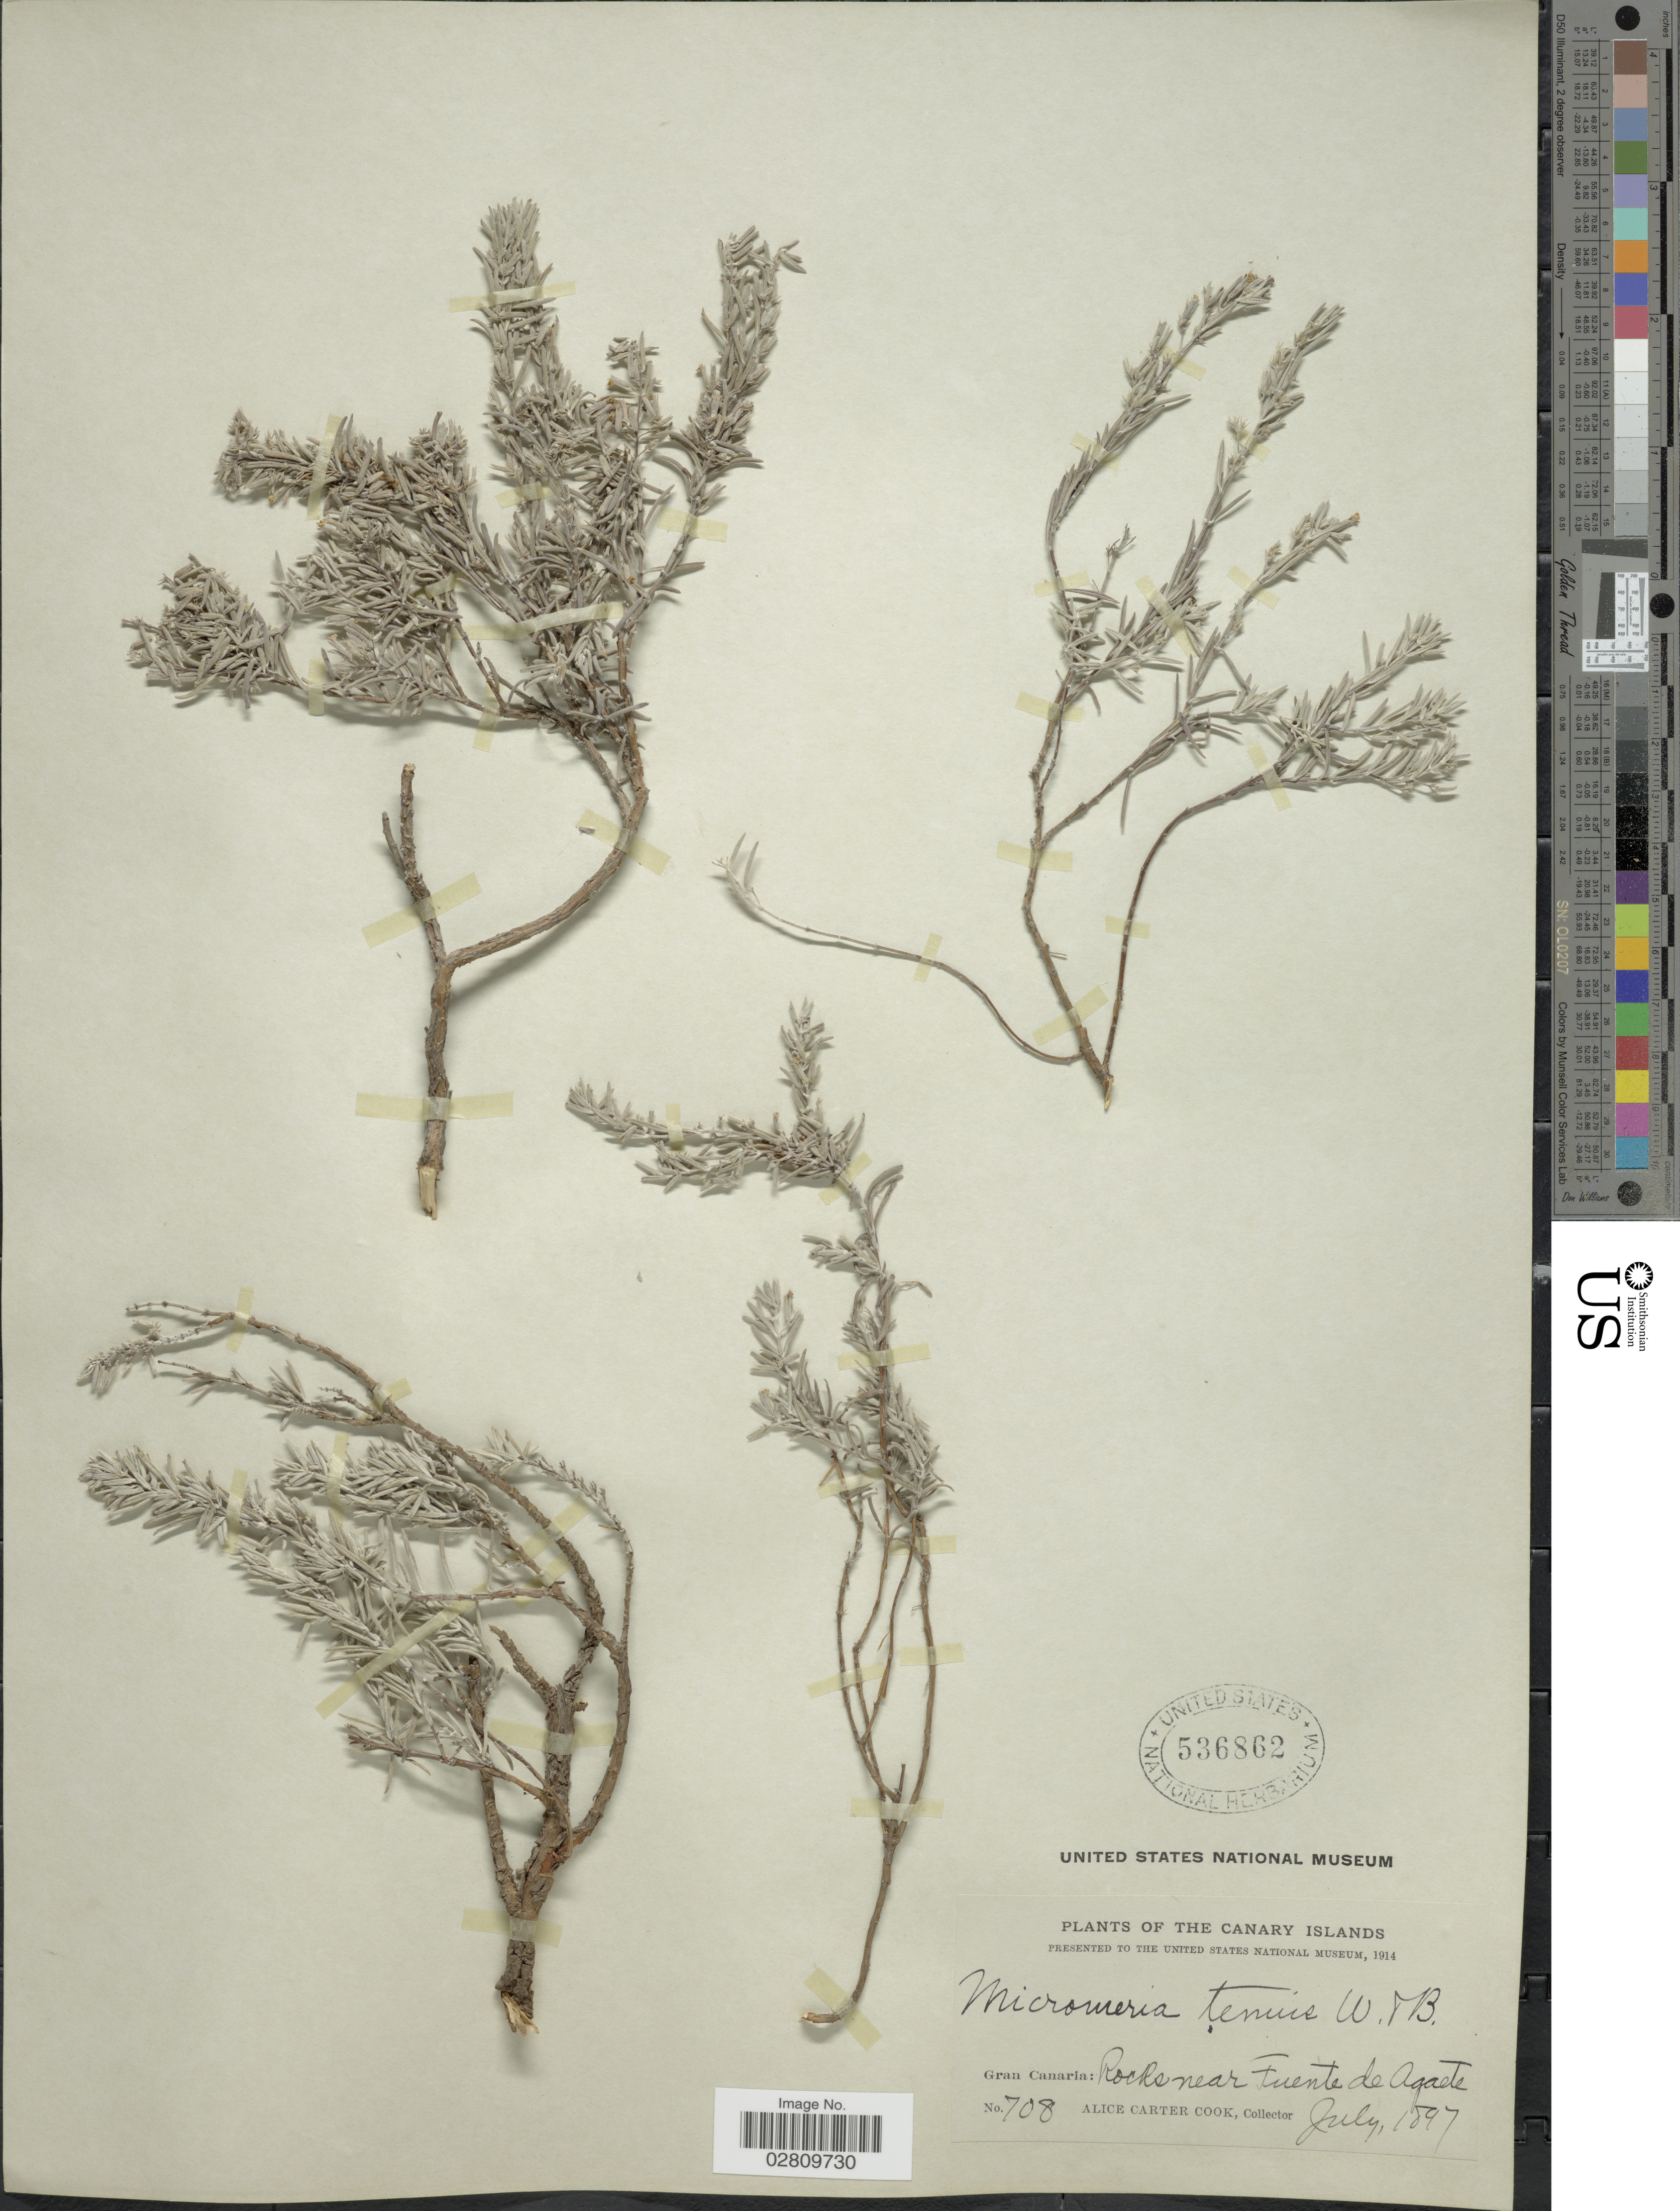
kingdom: Plantae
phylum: Tracheophyta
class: Magnoliopsida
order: Lamiales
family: Lamiaceae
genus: Micromeria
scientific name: Micromeria tenuis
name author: (Link) D.A. Webb & Berthel.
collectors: Alice C. Cook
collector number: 708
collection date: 1897-07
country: Spain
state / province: Canarias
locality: Canary Islands. Gran Canaria: Rocks near Fuente de Agaete.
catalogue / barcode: US 536862